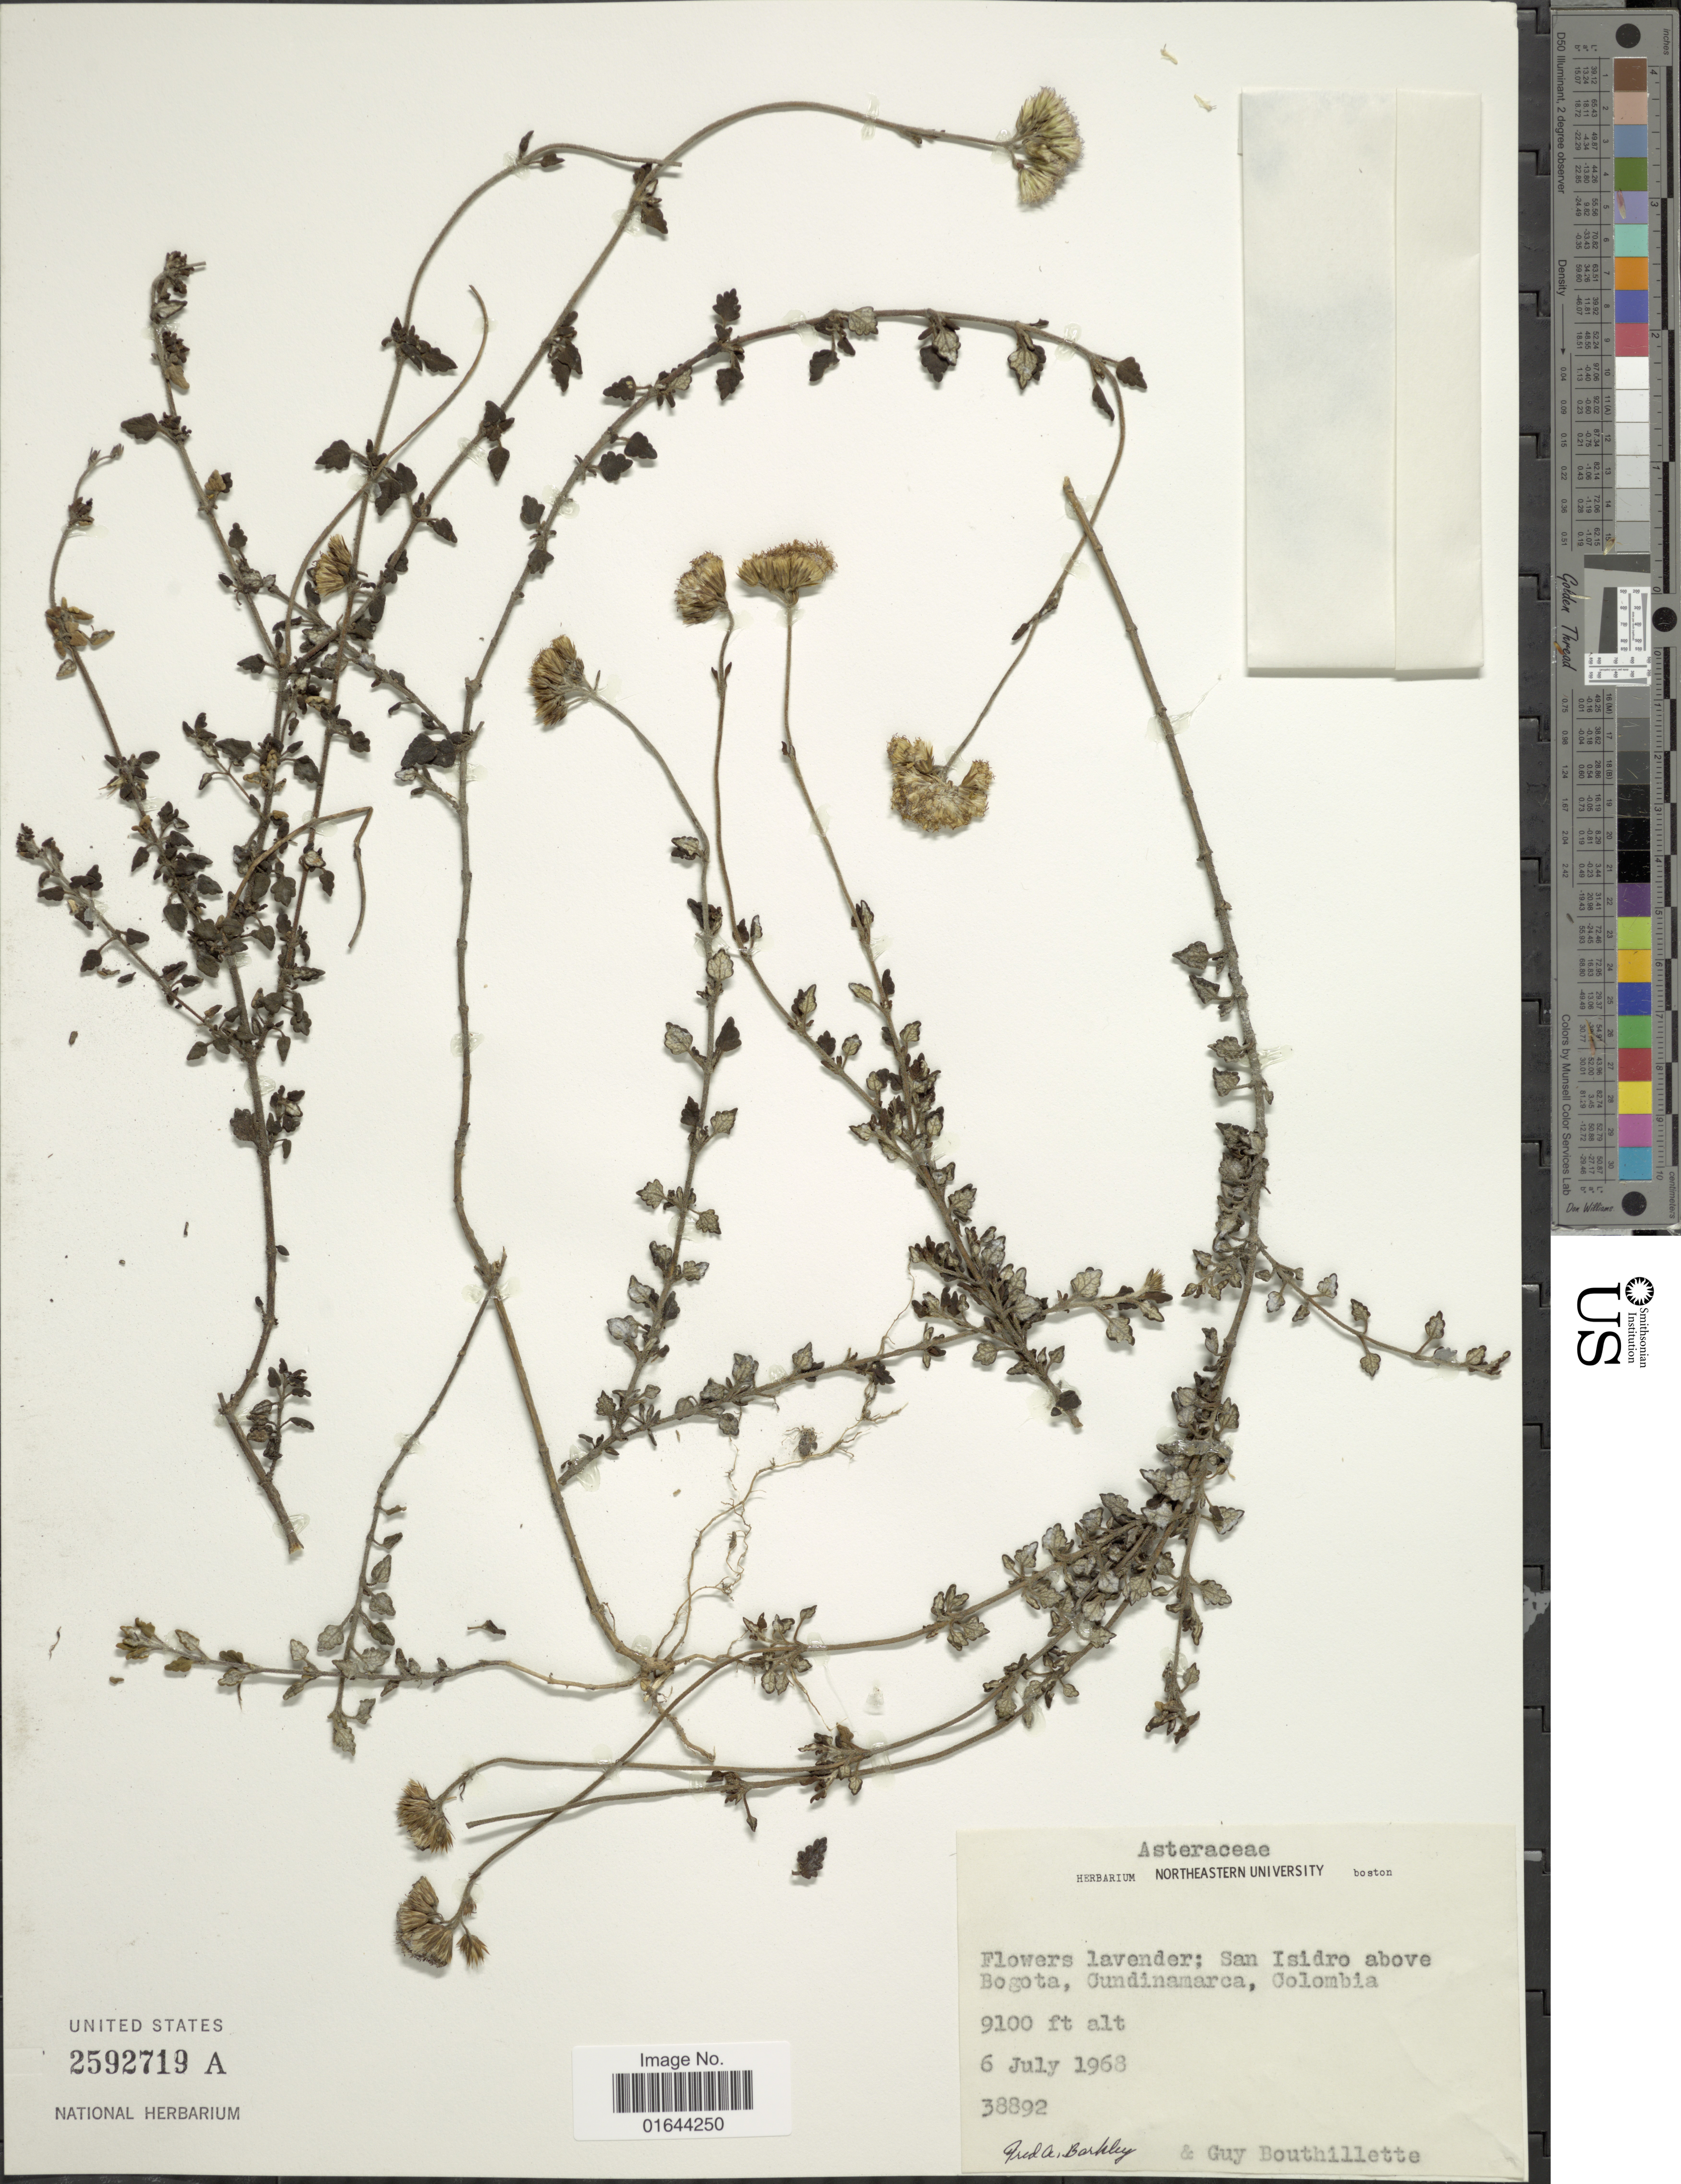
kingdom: Plantae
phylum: Tracheophyta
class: Magnoliopsida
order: Asterales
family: Asteraceae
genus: Lourteigia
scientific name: Lourteigia microphylla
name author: (L. f.) R.M. King & H. Rob.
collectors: F. A. Barkley & G. Bouthillette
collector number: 38892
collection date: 1968-07-06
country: Colombia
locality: San Isidoro above Bogota, Cundinamarca, Columbia.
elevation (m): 2774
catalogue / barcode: US 2592719A